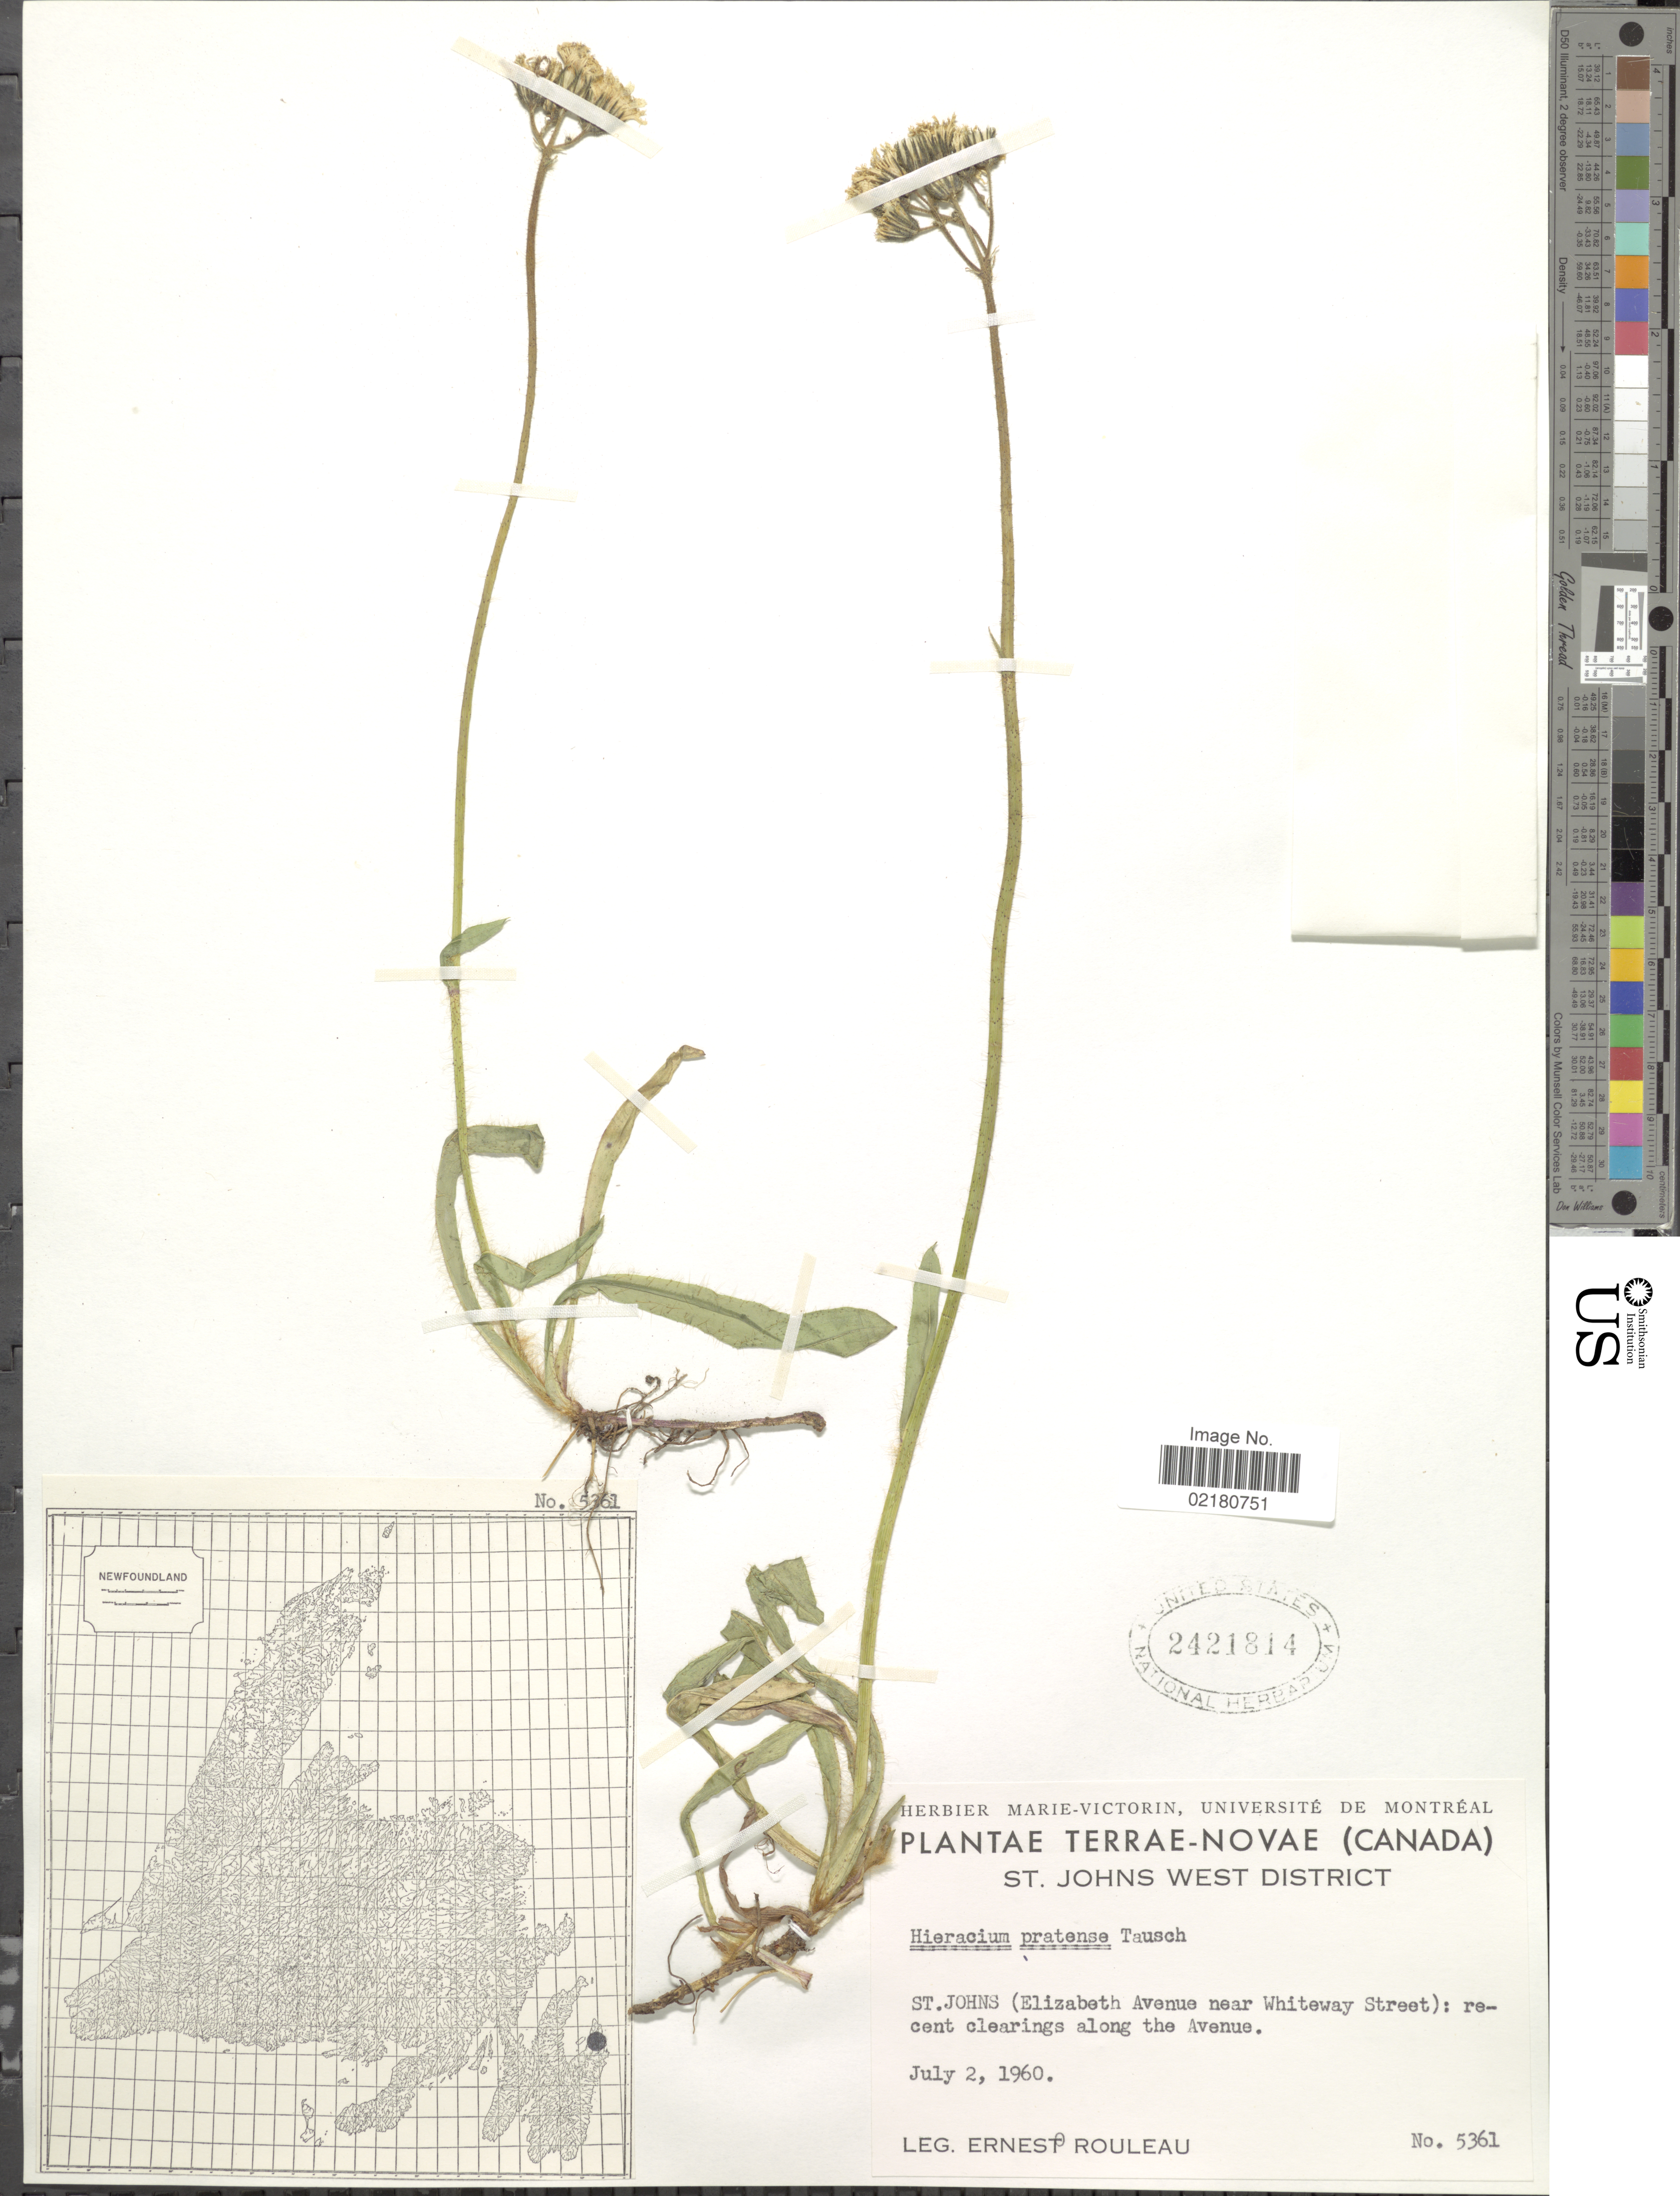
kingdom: Plantae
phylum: Tracheophyta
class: Magnoliopsida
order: Asterales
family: Asteraceae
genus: Pilosella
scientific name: Pilosella caespitosa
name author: (Dumort.) P. D. Sell & C. West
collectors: E. Rouleau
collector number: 5361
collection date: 1960-07-02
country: Canada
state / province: Newfoundland and Labrador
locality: Terrae- Novae (Canada), St.Johns West District, St. Johns (Elizabeth Avenue near Whitway Street: recent clearing along the Avenue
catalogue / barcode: US 2421814